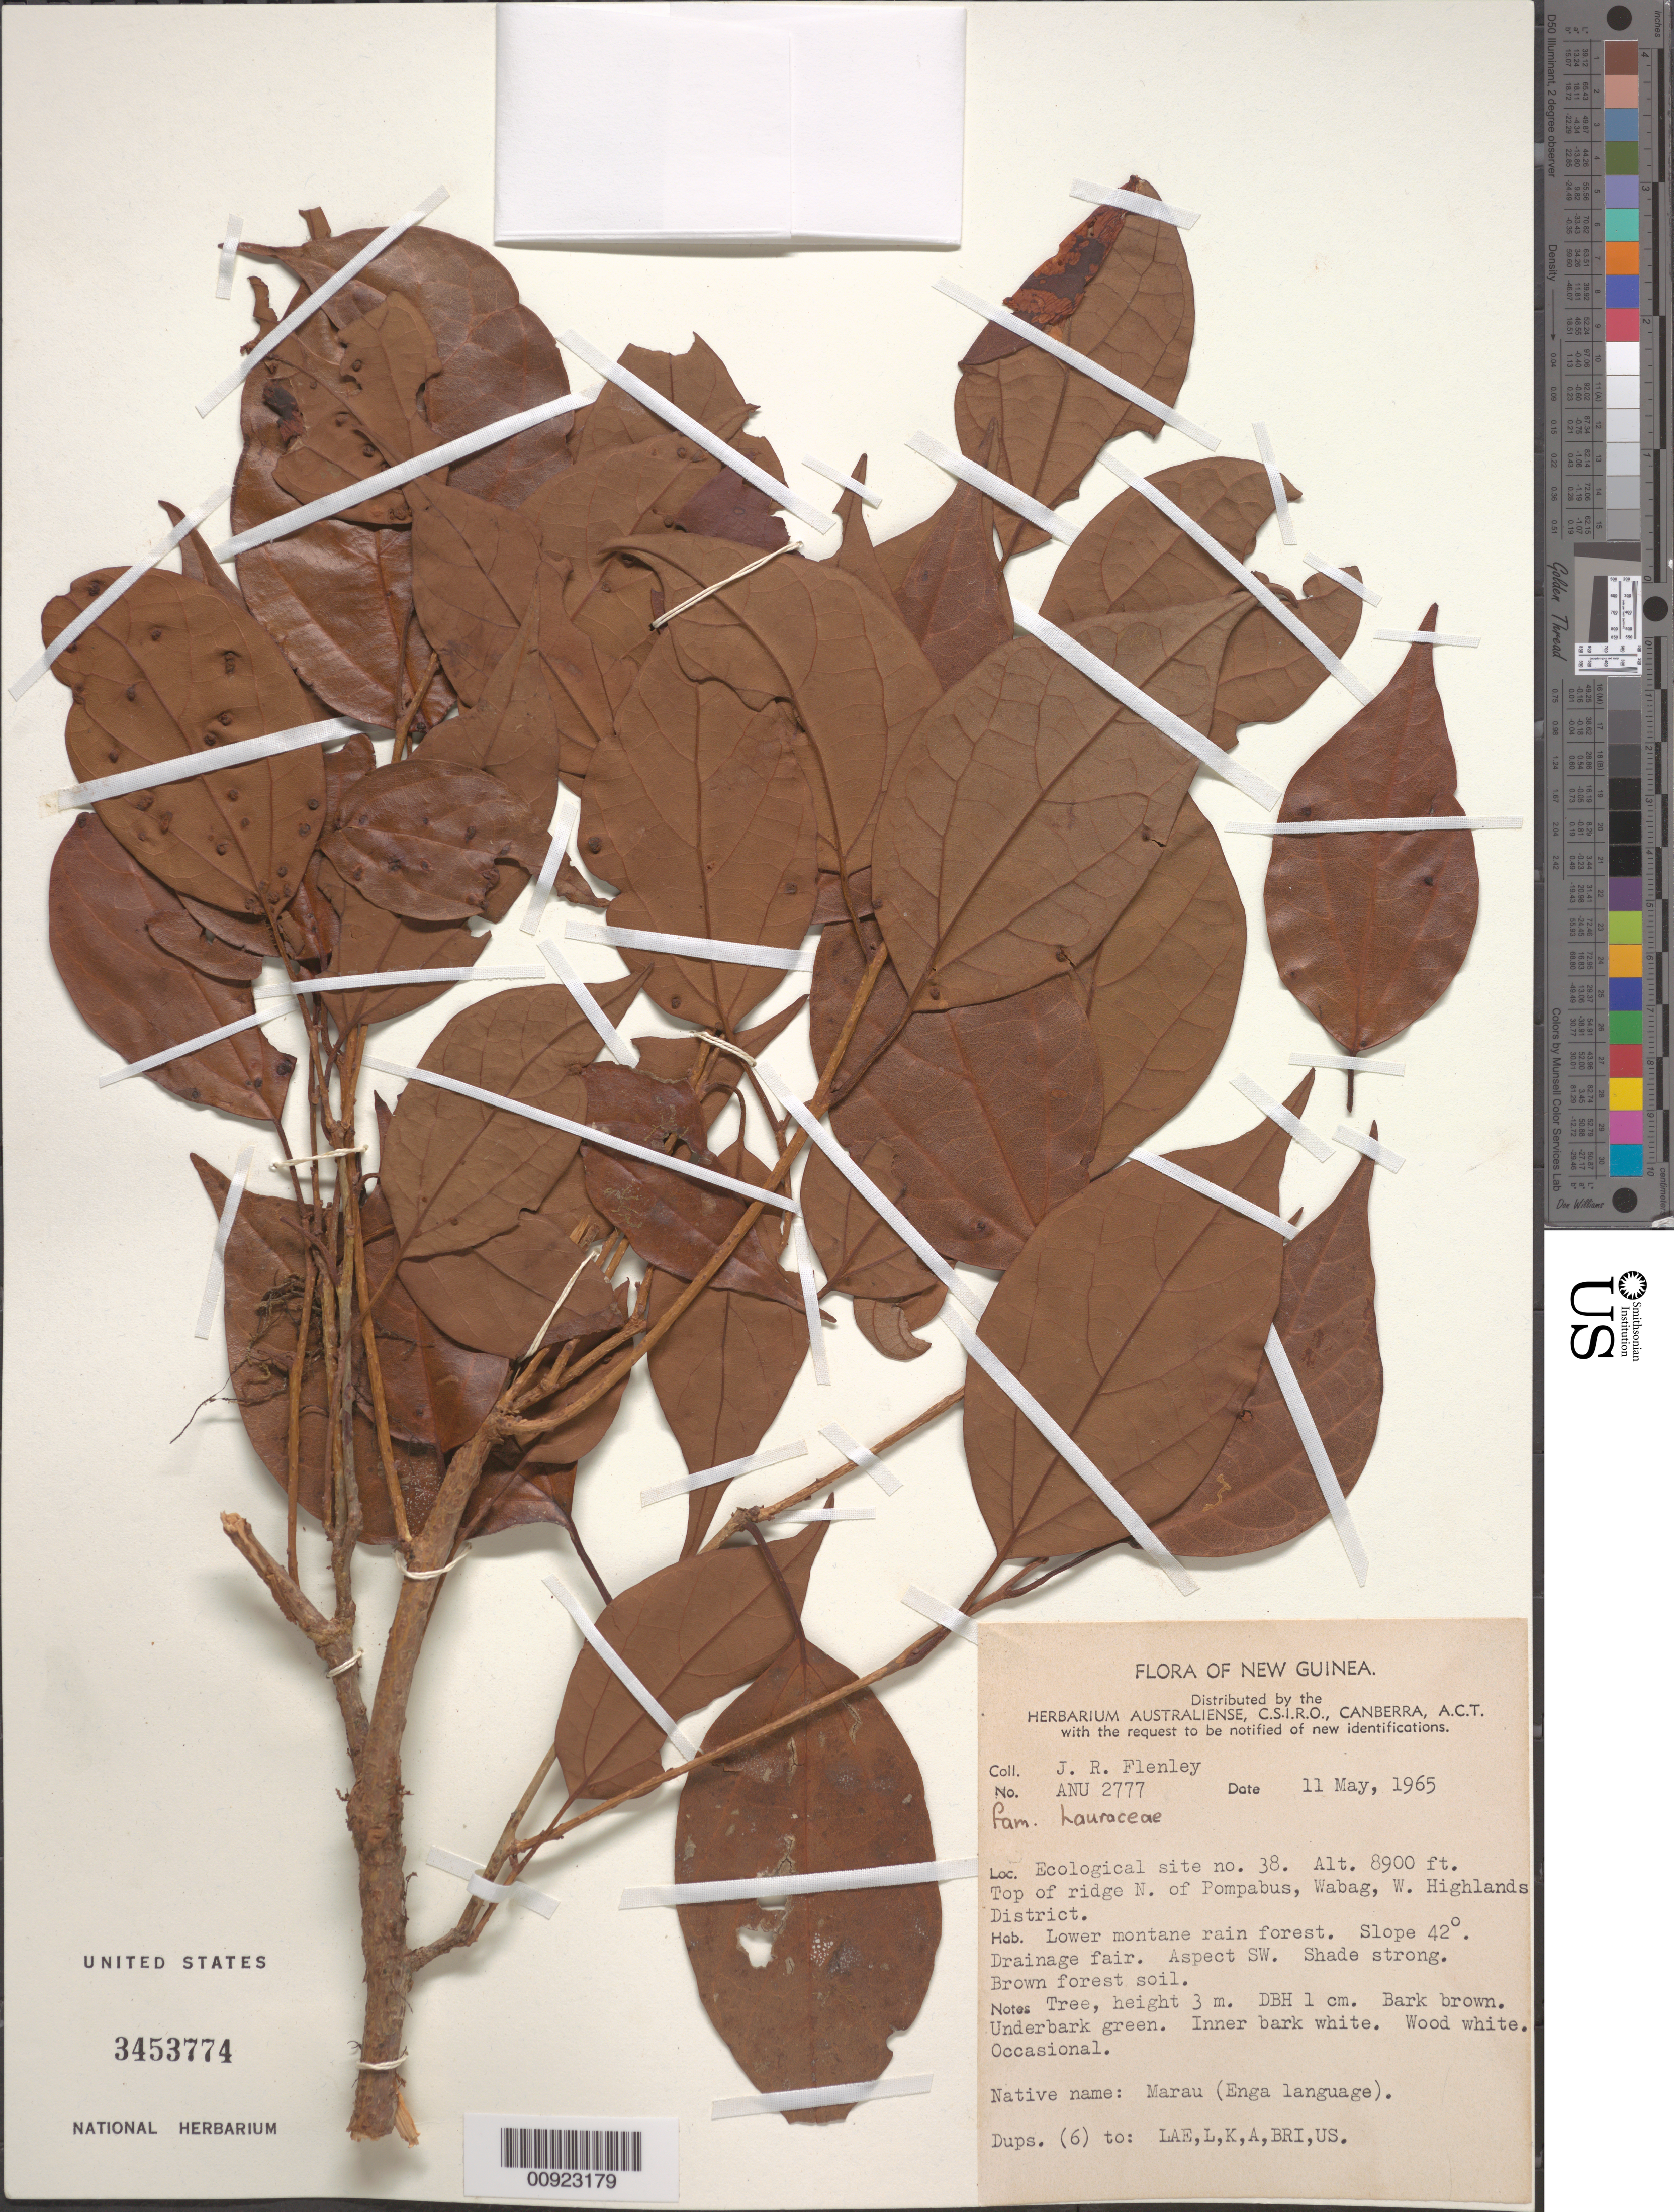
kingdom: Plantae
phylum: Tracheophyta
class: Magnoliopsida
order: Laurales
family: Lauraceae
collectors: J. Flenley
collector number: ANU 2777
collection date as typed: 11 May 1965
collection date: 1965-05-11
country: Papua New Guinea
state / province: Enga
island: New Guinea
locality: Ecological site no. 38. Top of ridge N. of Pompabus, Wabag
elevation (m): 2713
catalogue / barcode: US 3453774